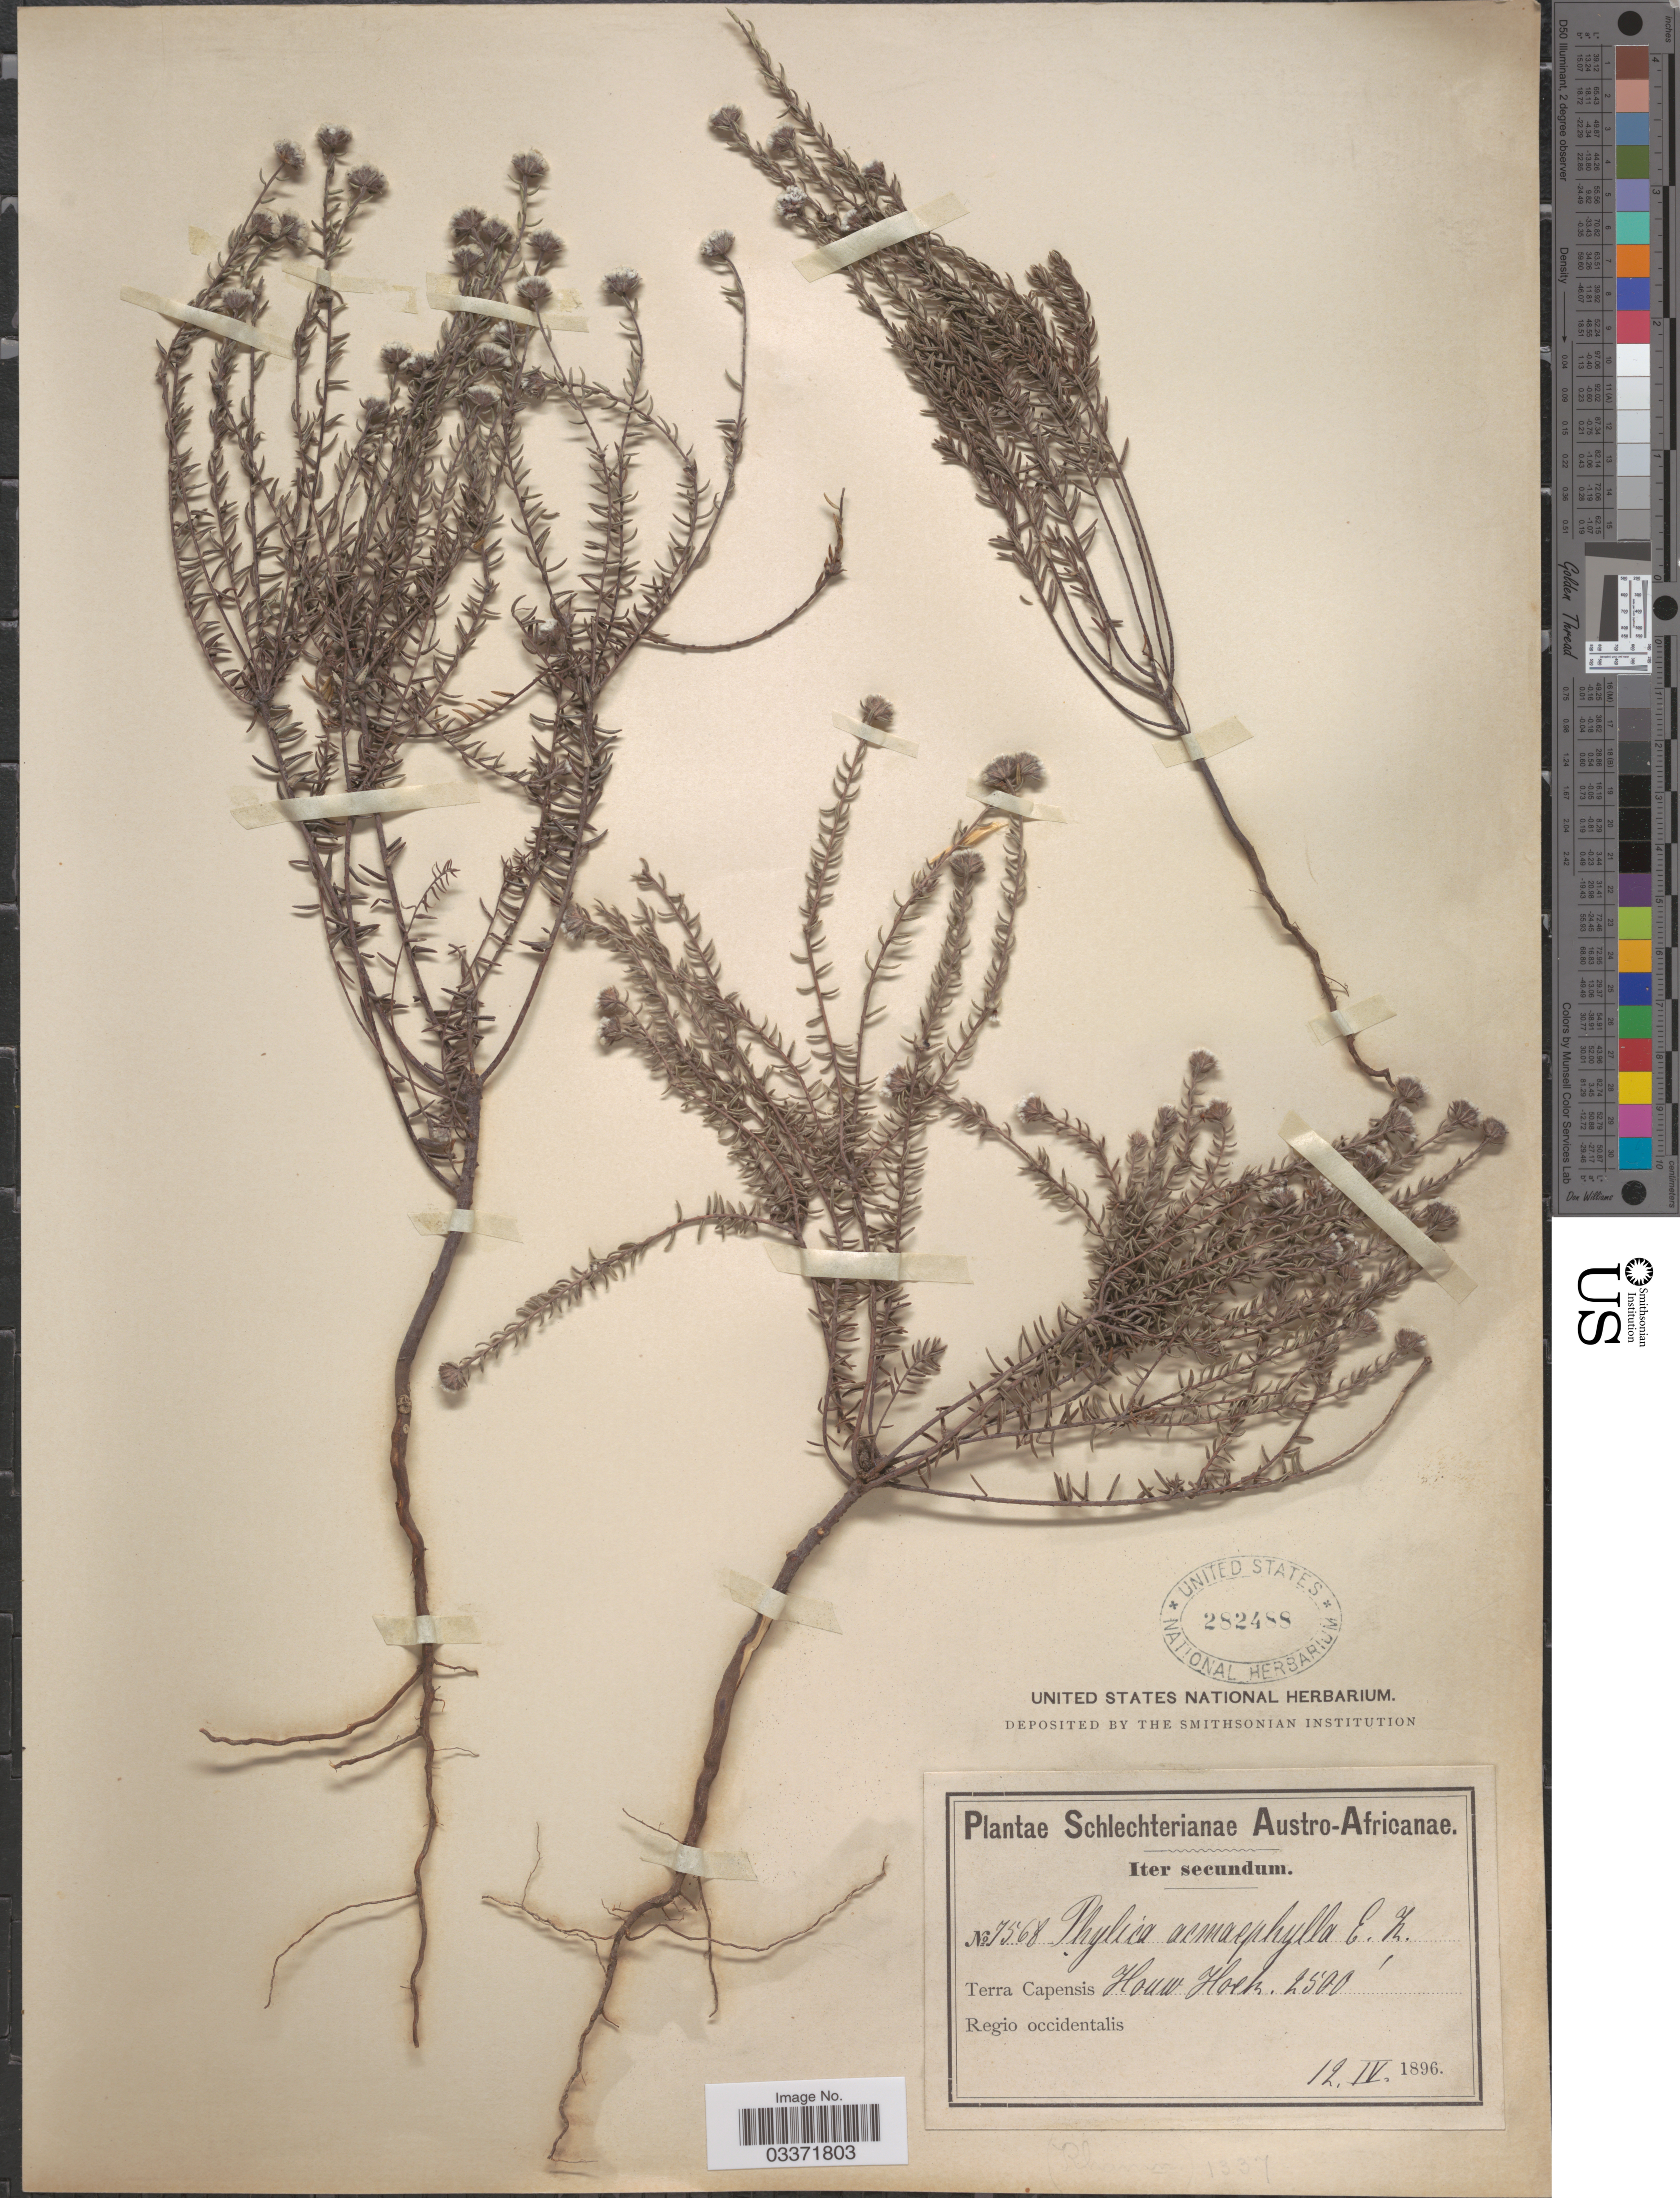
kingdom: Plantae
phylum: Tracheophyta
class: Magnoliopsida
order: Rosales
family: Rhamnaceae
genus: Phylica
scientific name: Phylica acmaephylla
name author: Eckl. & Zeyh.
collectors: Schlechter, --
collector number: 7568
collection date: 1896-04-12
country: South Africa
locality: Austro-Africanae, Terra Capensis, Houw Hoek, Regio occidentalis.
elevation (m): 762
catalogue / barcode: US 282488